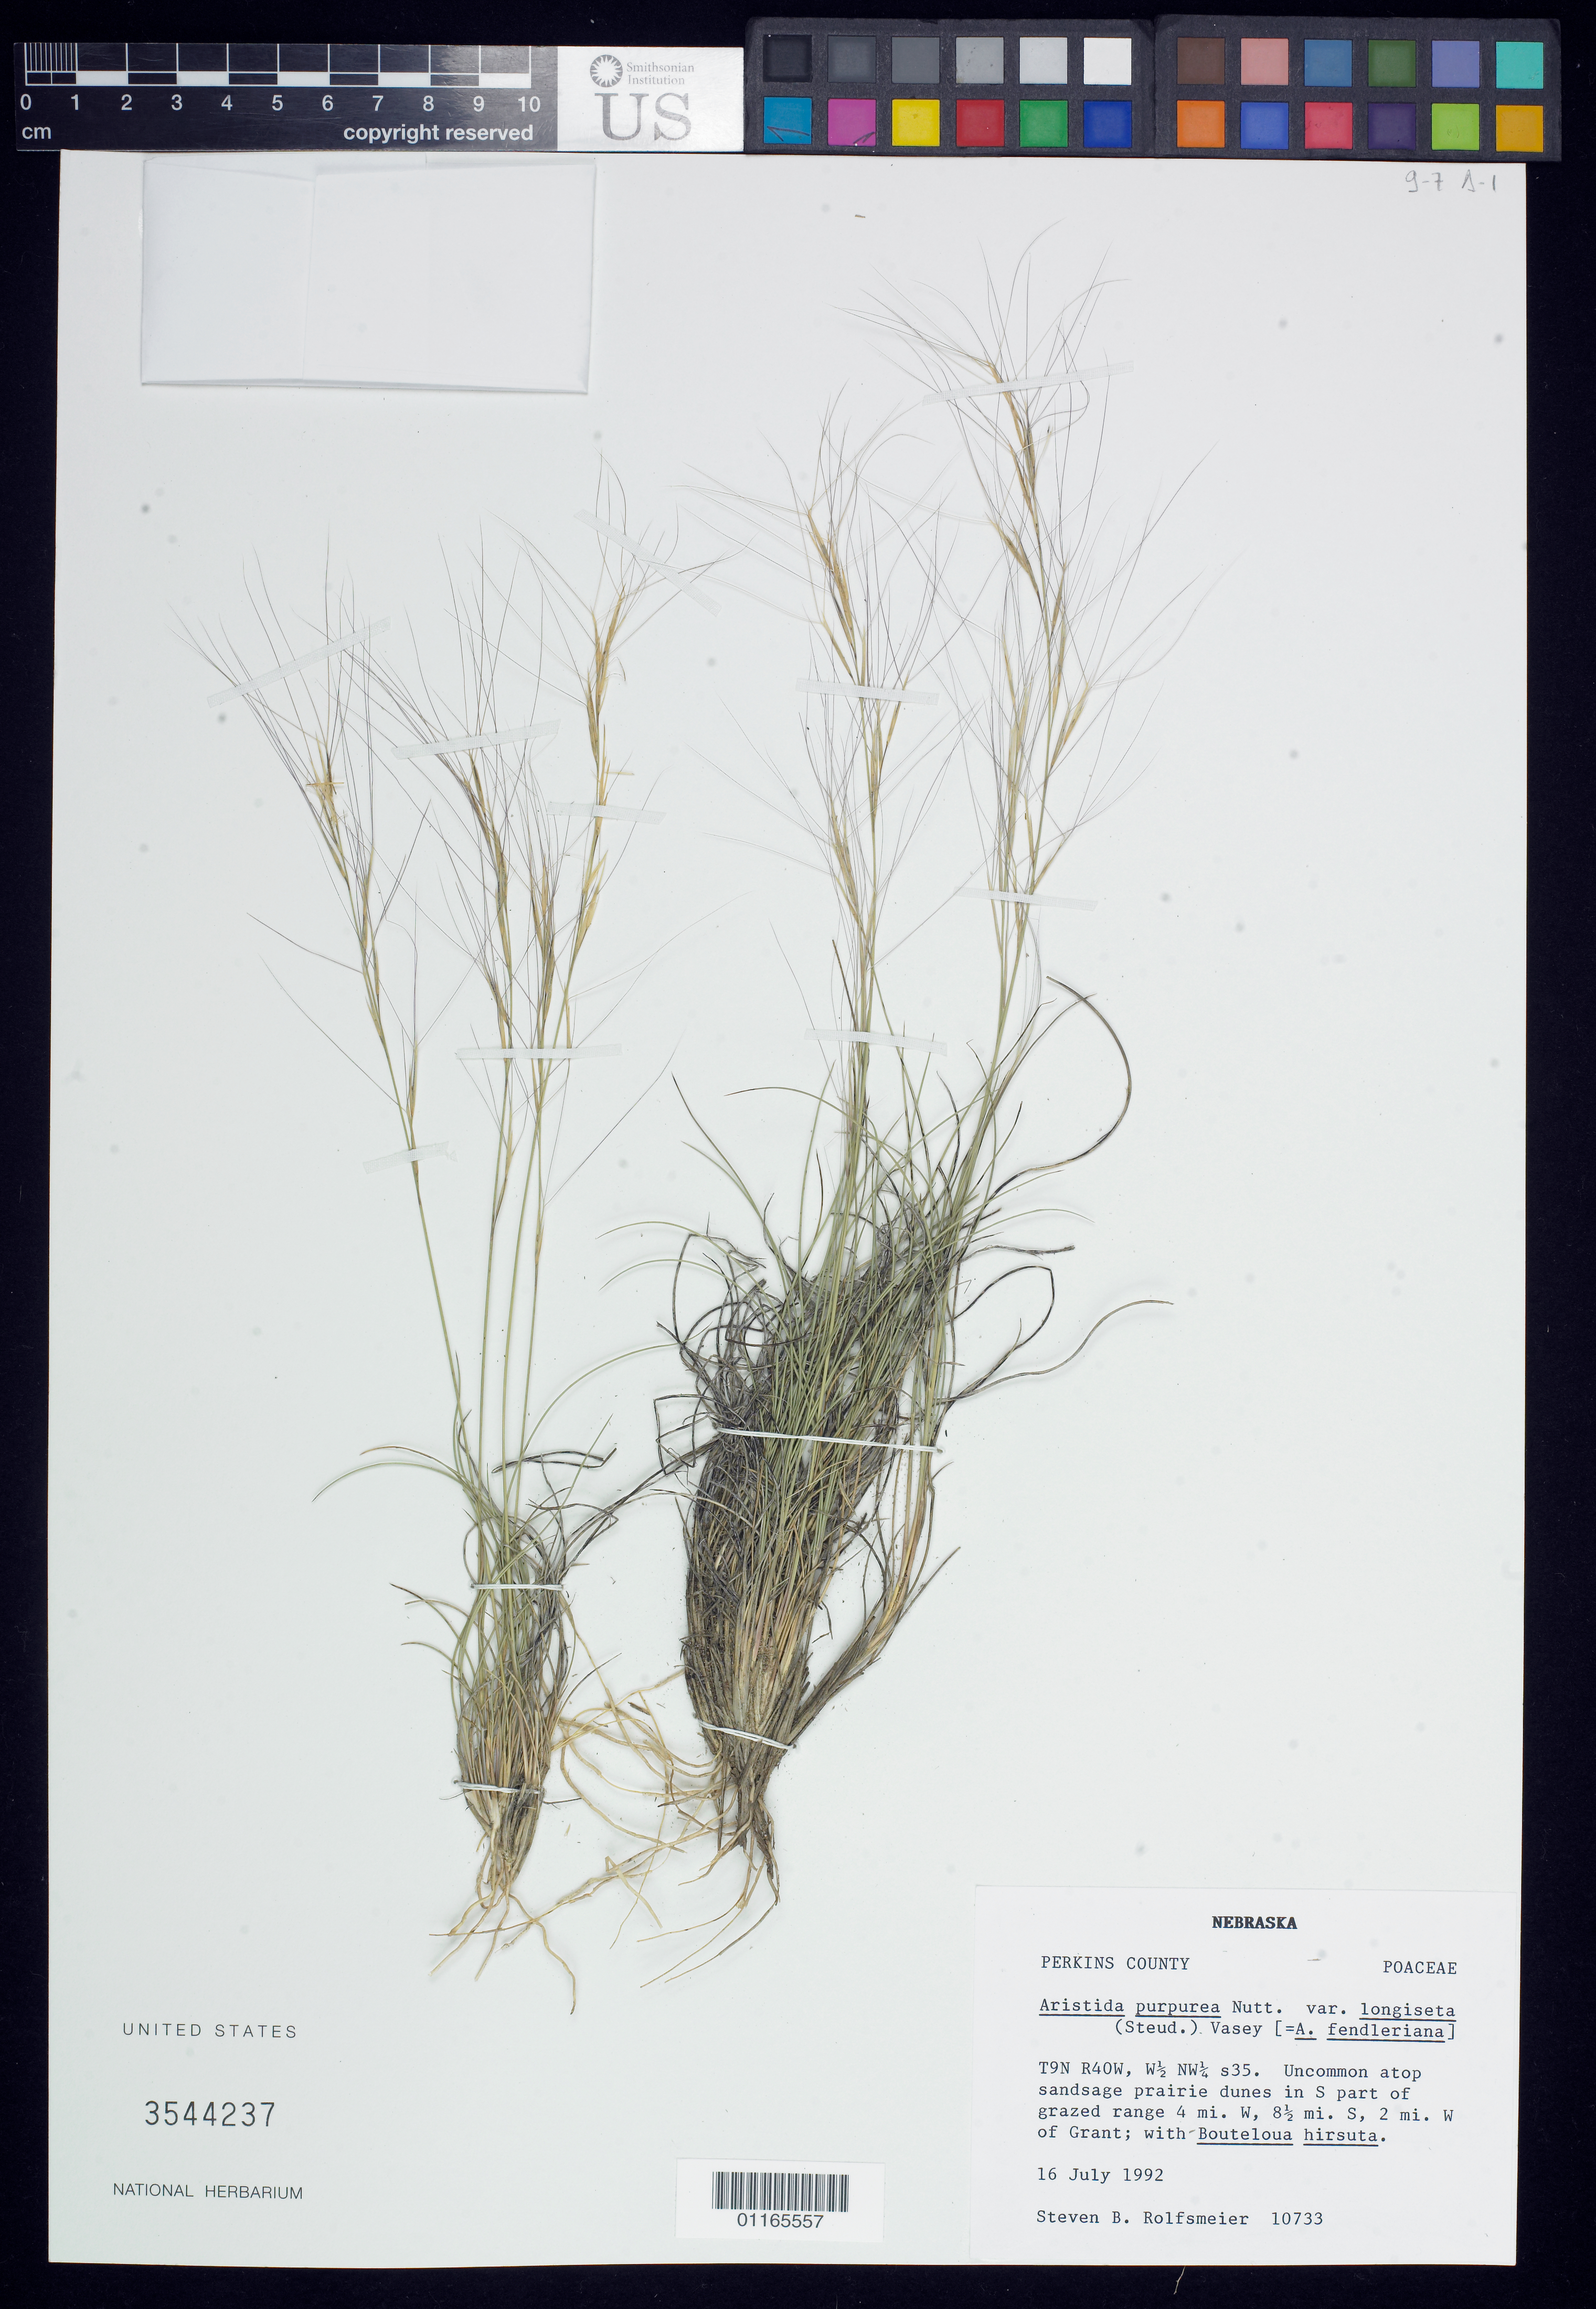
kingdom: Plantae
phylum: Tracheophyta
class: Liliopsida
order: Poales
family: Poaceae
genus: Aristida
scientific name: Aristida purpurea var. fendleriana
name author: (Steud.) Vasey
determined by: Poaceae Reorganization Project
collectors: S. Rolfsmeier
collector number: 10733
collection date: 1992-07-16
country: United States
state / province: Nebraska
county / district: Perkins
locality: T9N R40W, W1/2 NW1/4 s35. S part of grazed range 4 mi. W, 8.5 mi. S, 2 mi. W of Grant.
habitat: Atop sandsage prairie dunes. with Bouteloua hirsuta.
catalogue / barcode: US 3544237